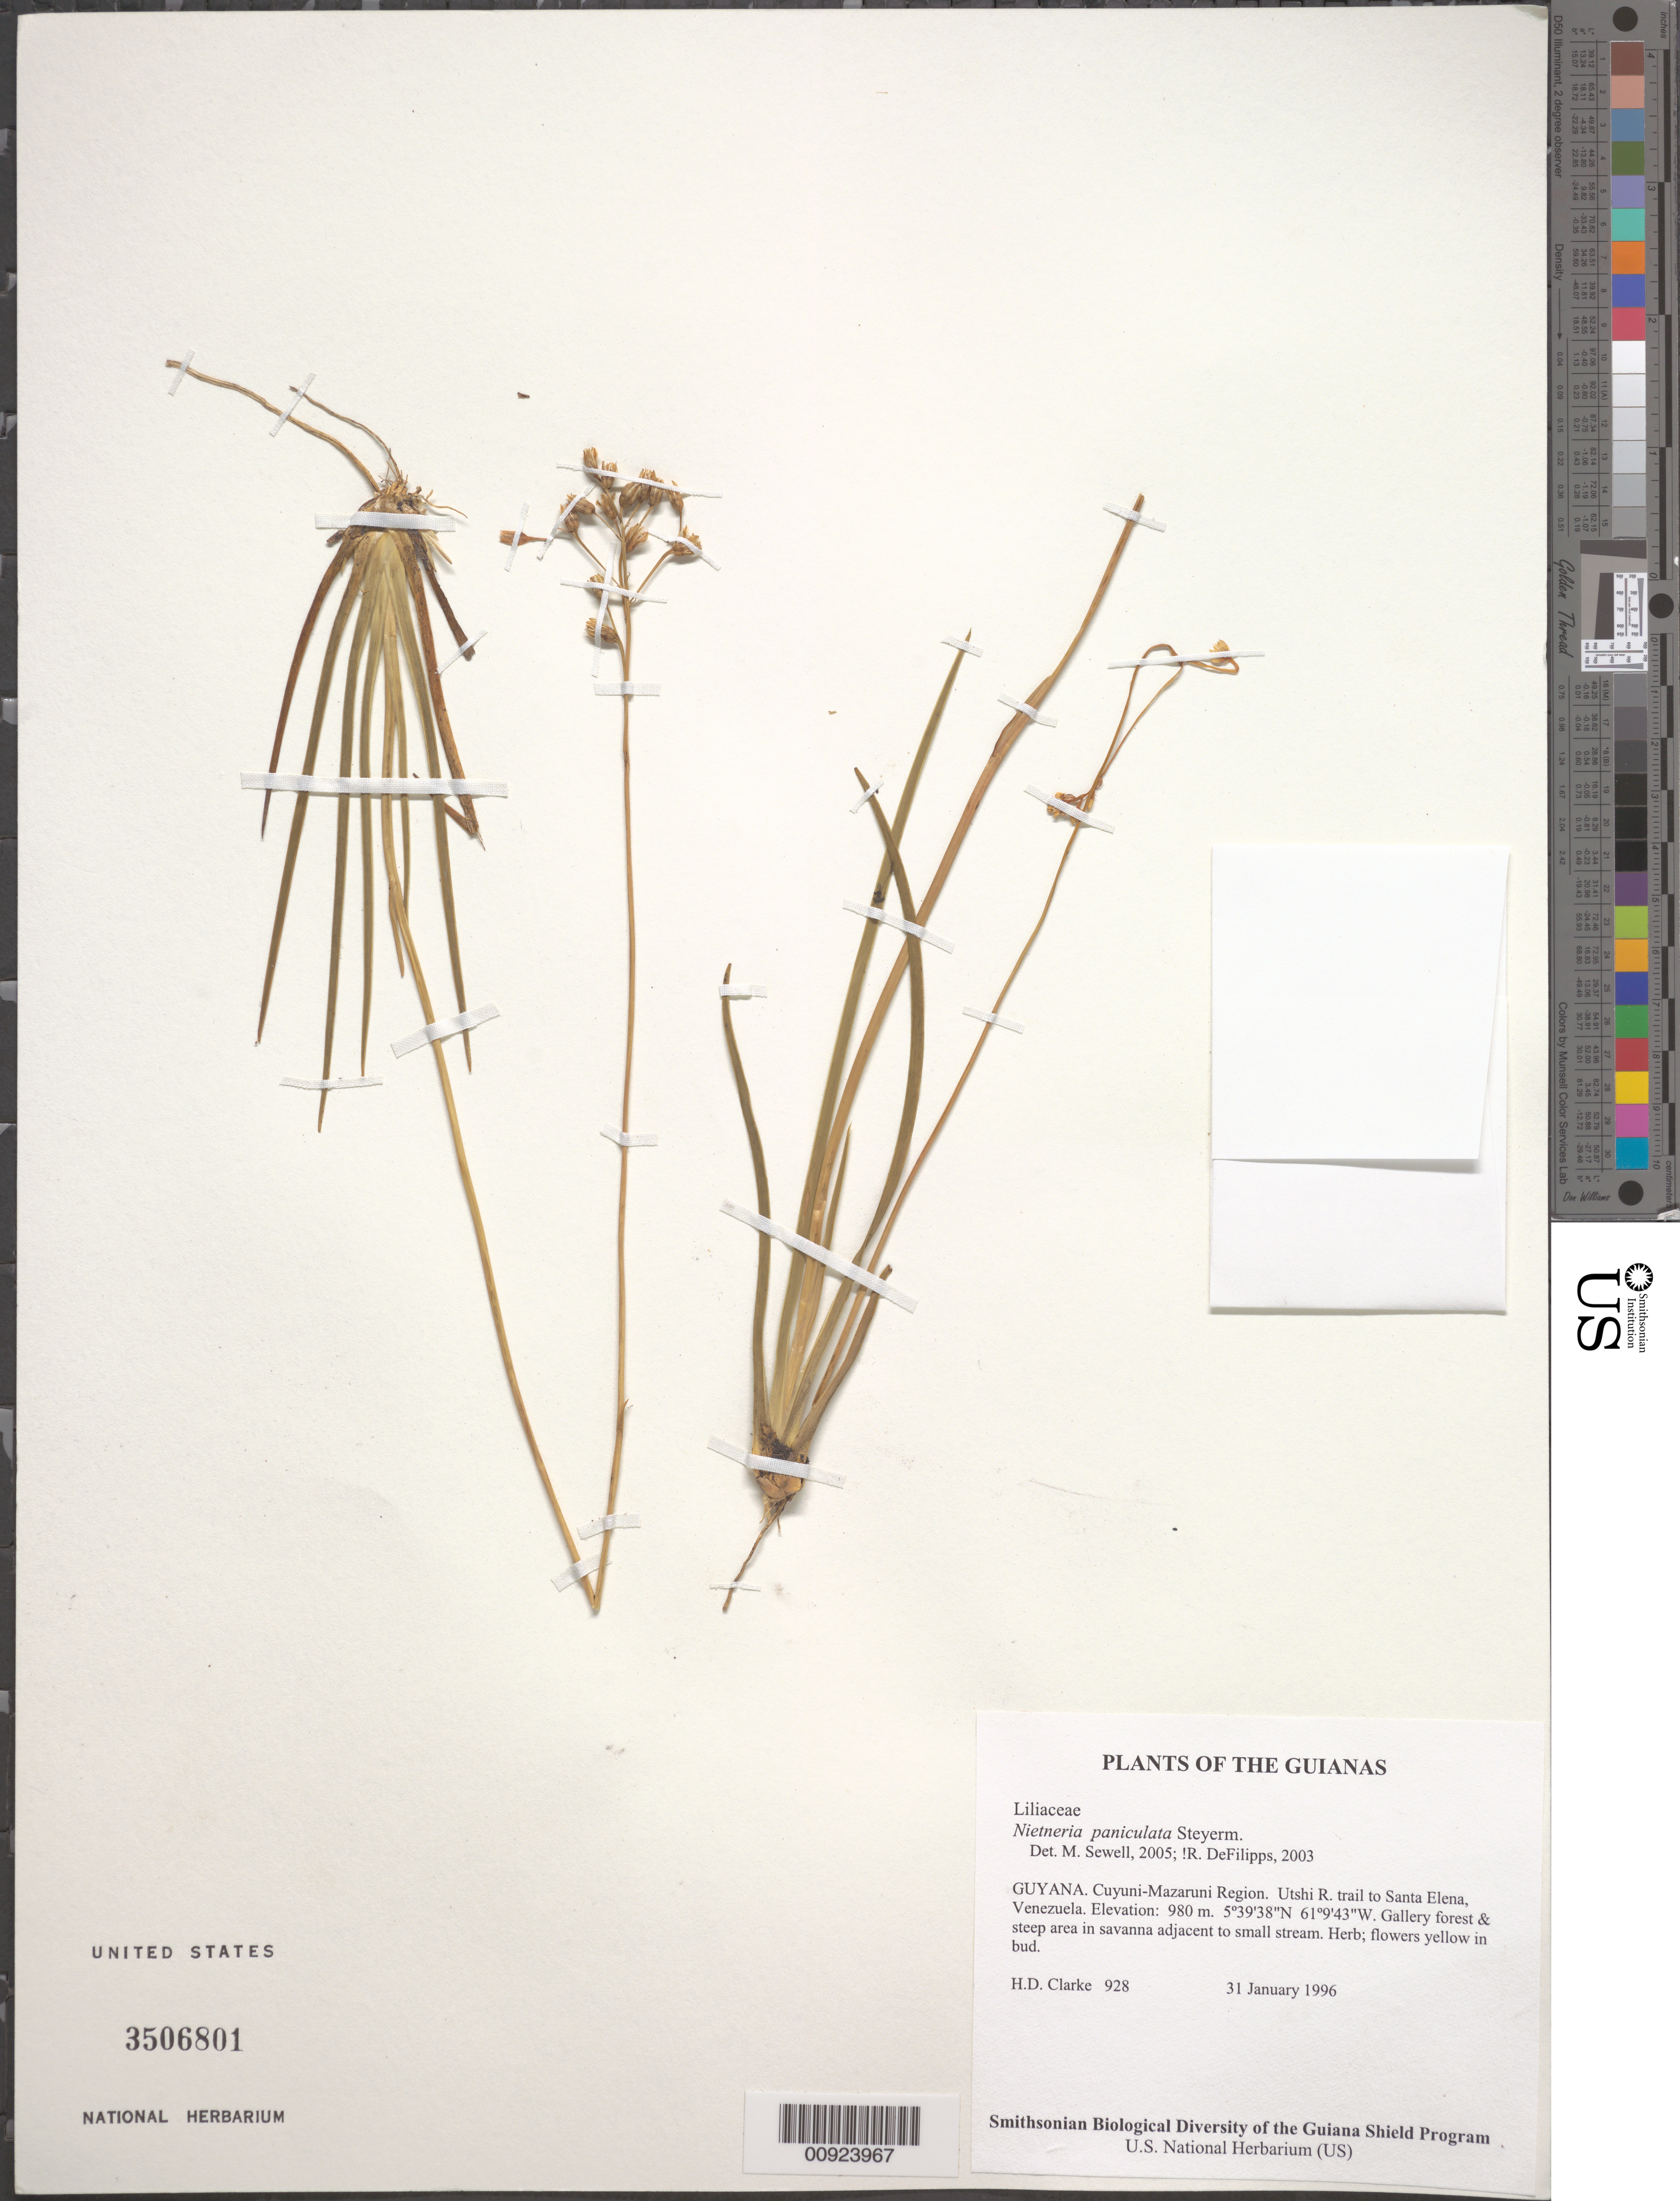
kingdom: Plantae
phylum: Tracheophyta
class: Liliopsida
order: Dioscoreales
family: Nartheciaceae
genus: Nietneria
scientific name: Nietneria paniculata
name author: Steyerm.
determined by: DeFilipps, R. A.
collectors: H. D. Clarke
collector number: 928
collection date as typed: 31 January 1996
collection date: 1996-01-31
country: Guyana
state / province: Cuyuni-Mazaruni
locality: Utshi R. trail to Santa Elena, Venezuela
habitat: Gallery forest & steep area in savanna adjacent to small stream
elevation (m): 980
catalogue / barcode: US 3506901